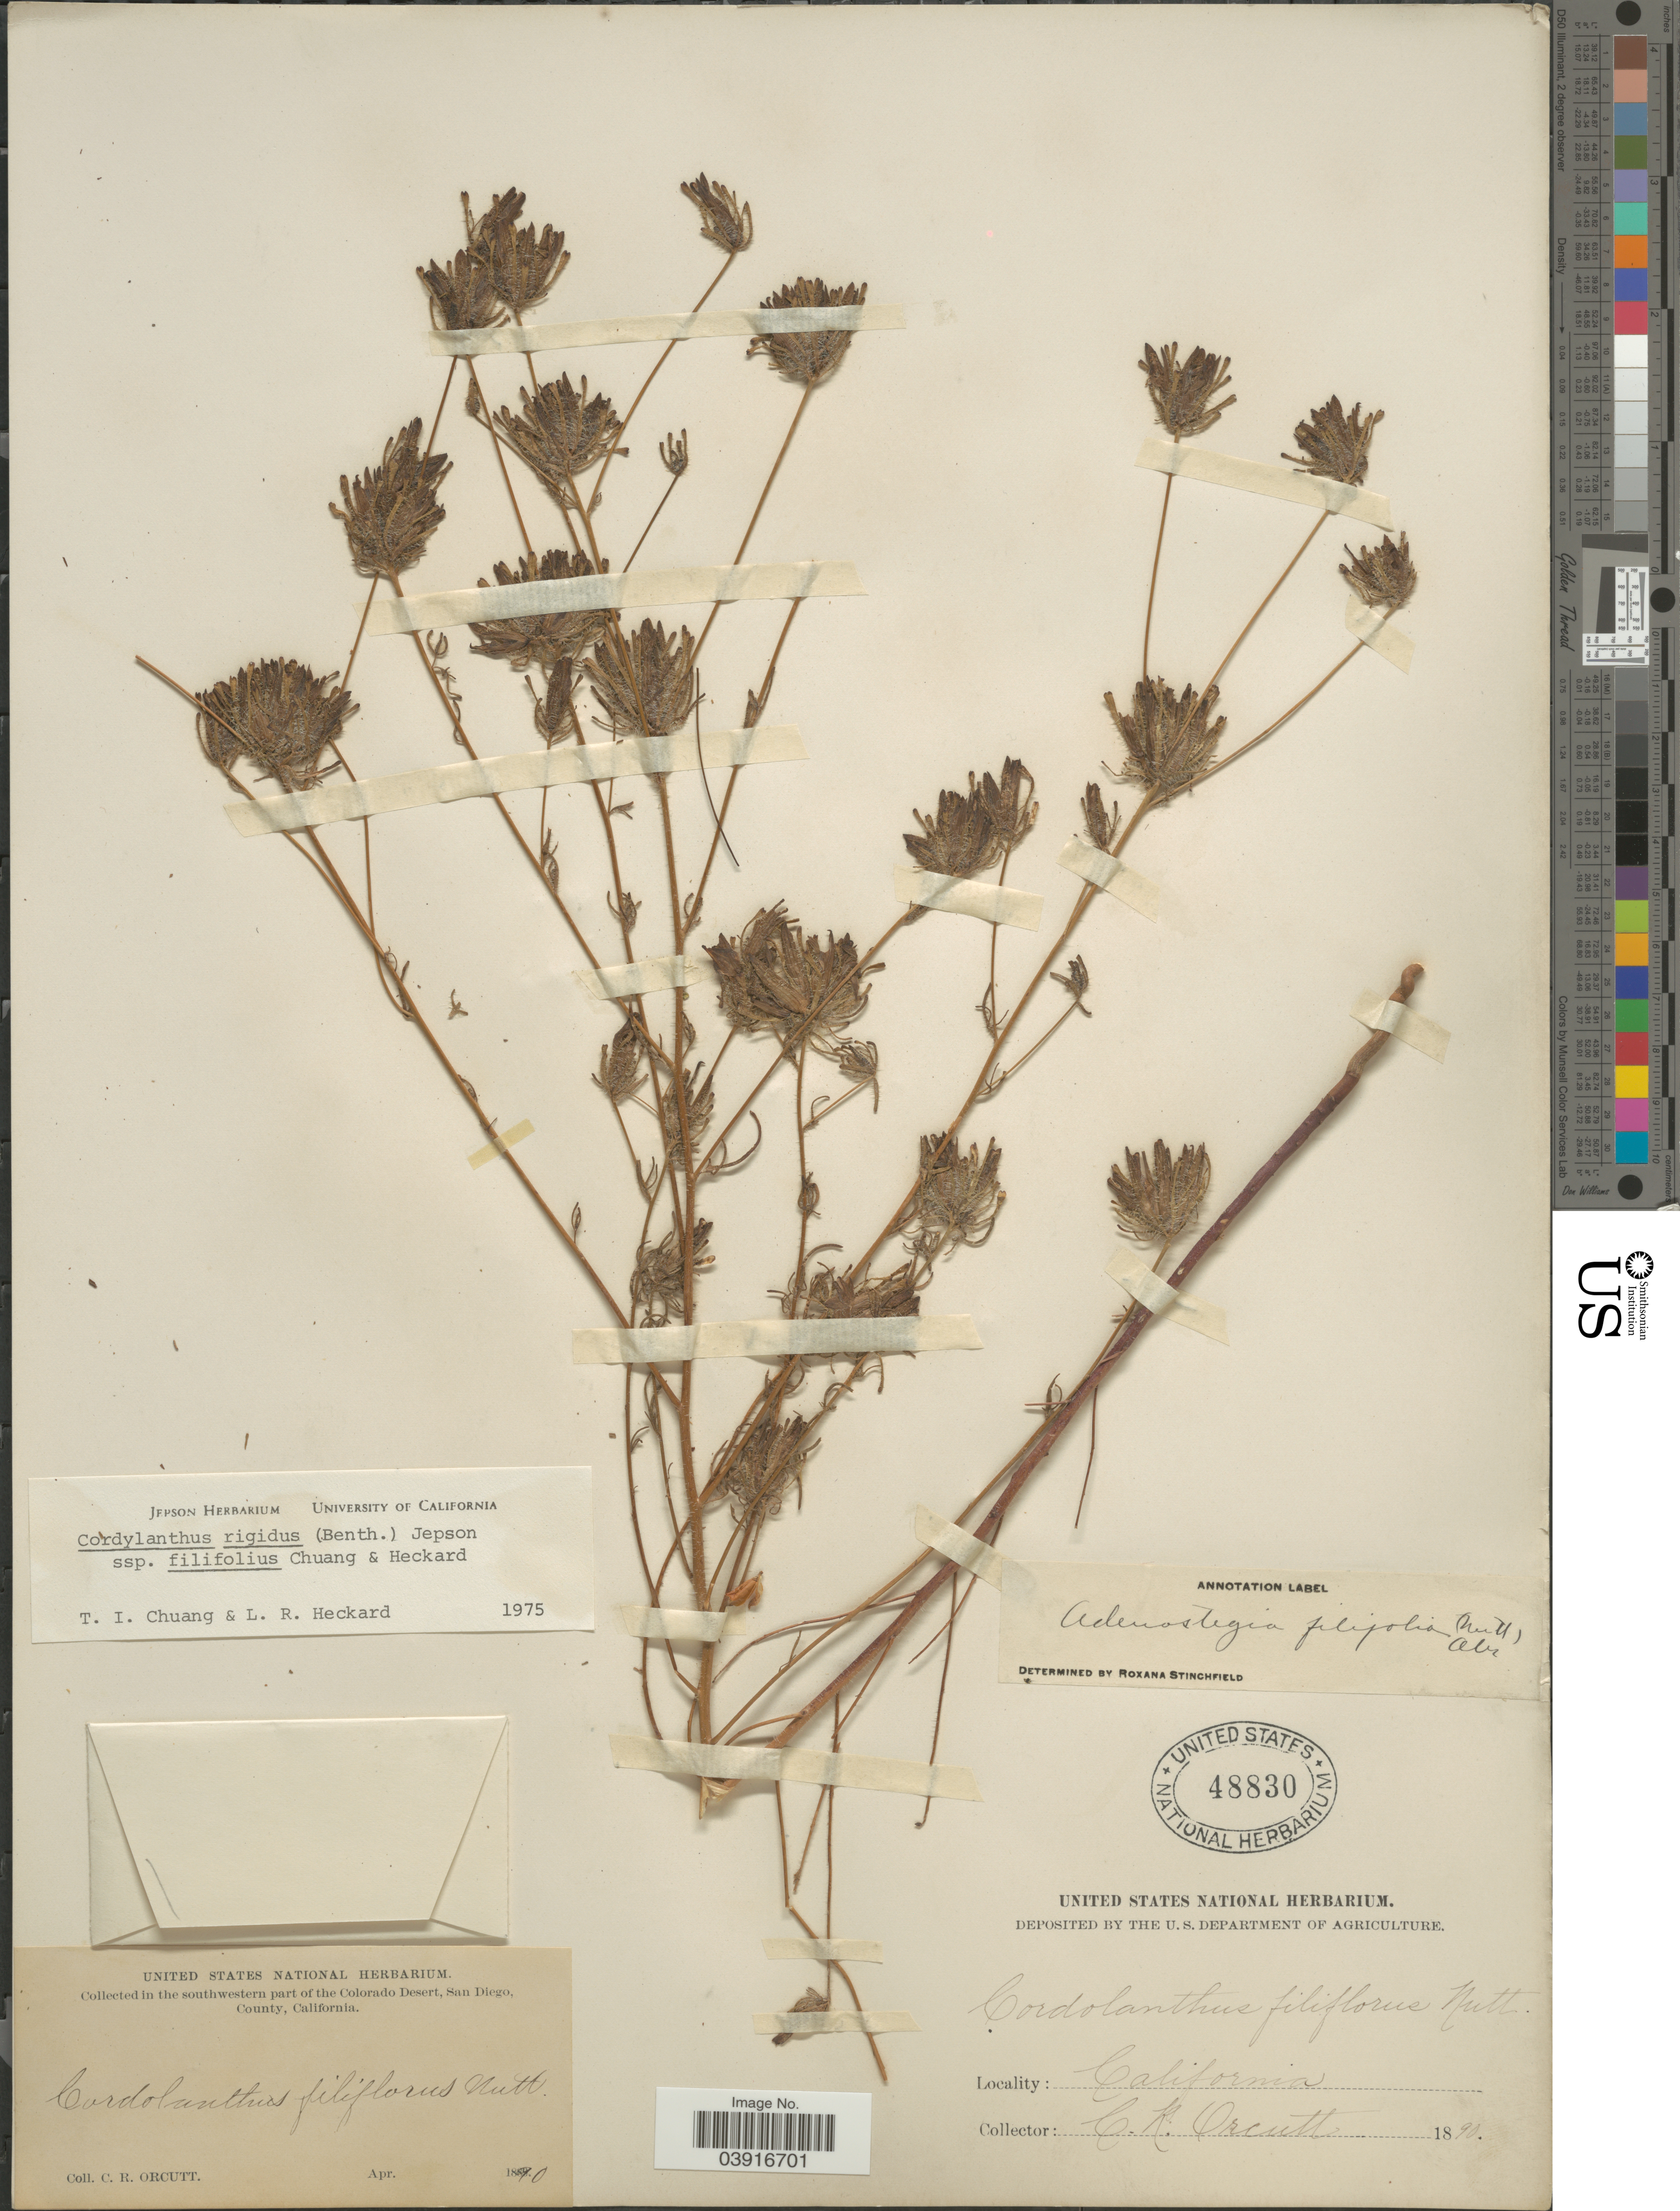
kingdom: Plantae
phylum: Tracheophyta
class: Magnoliopsida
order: Lamiales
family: Orobanchaceae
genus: Cordylanthus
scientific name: Cordylanthus rigidus subsp. filifolius T.I. Chuang & Heckard, ined.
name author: T.I. Chuang & Heckard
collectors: C. R. Orcutt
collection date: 1890-04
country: United States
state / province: California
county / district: San Diego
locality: In the southwestern part of the Colorado Desert, San Diego, County.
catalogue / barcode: US 48830